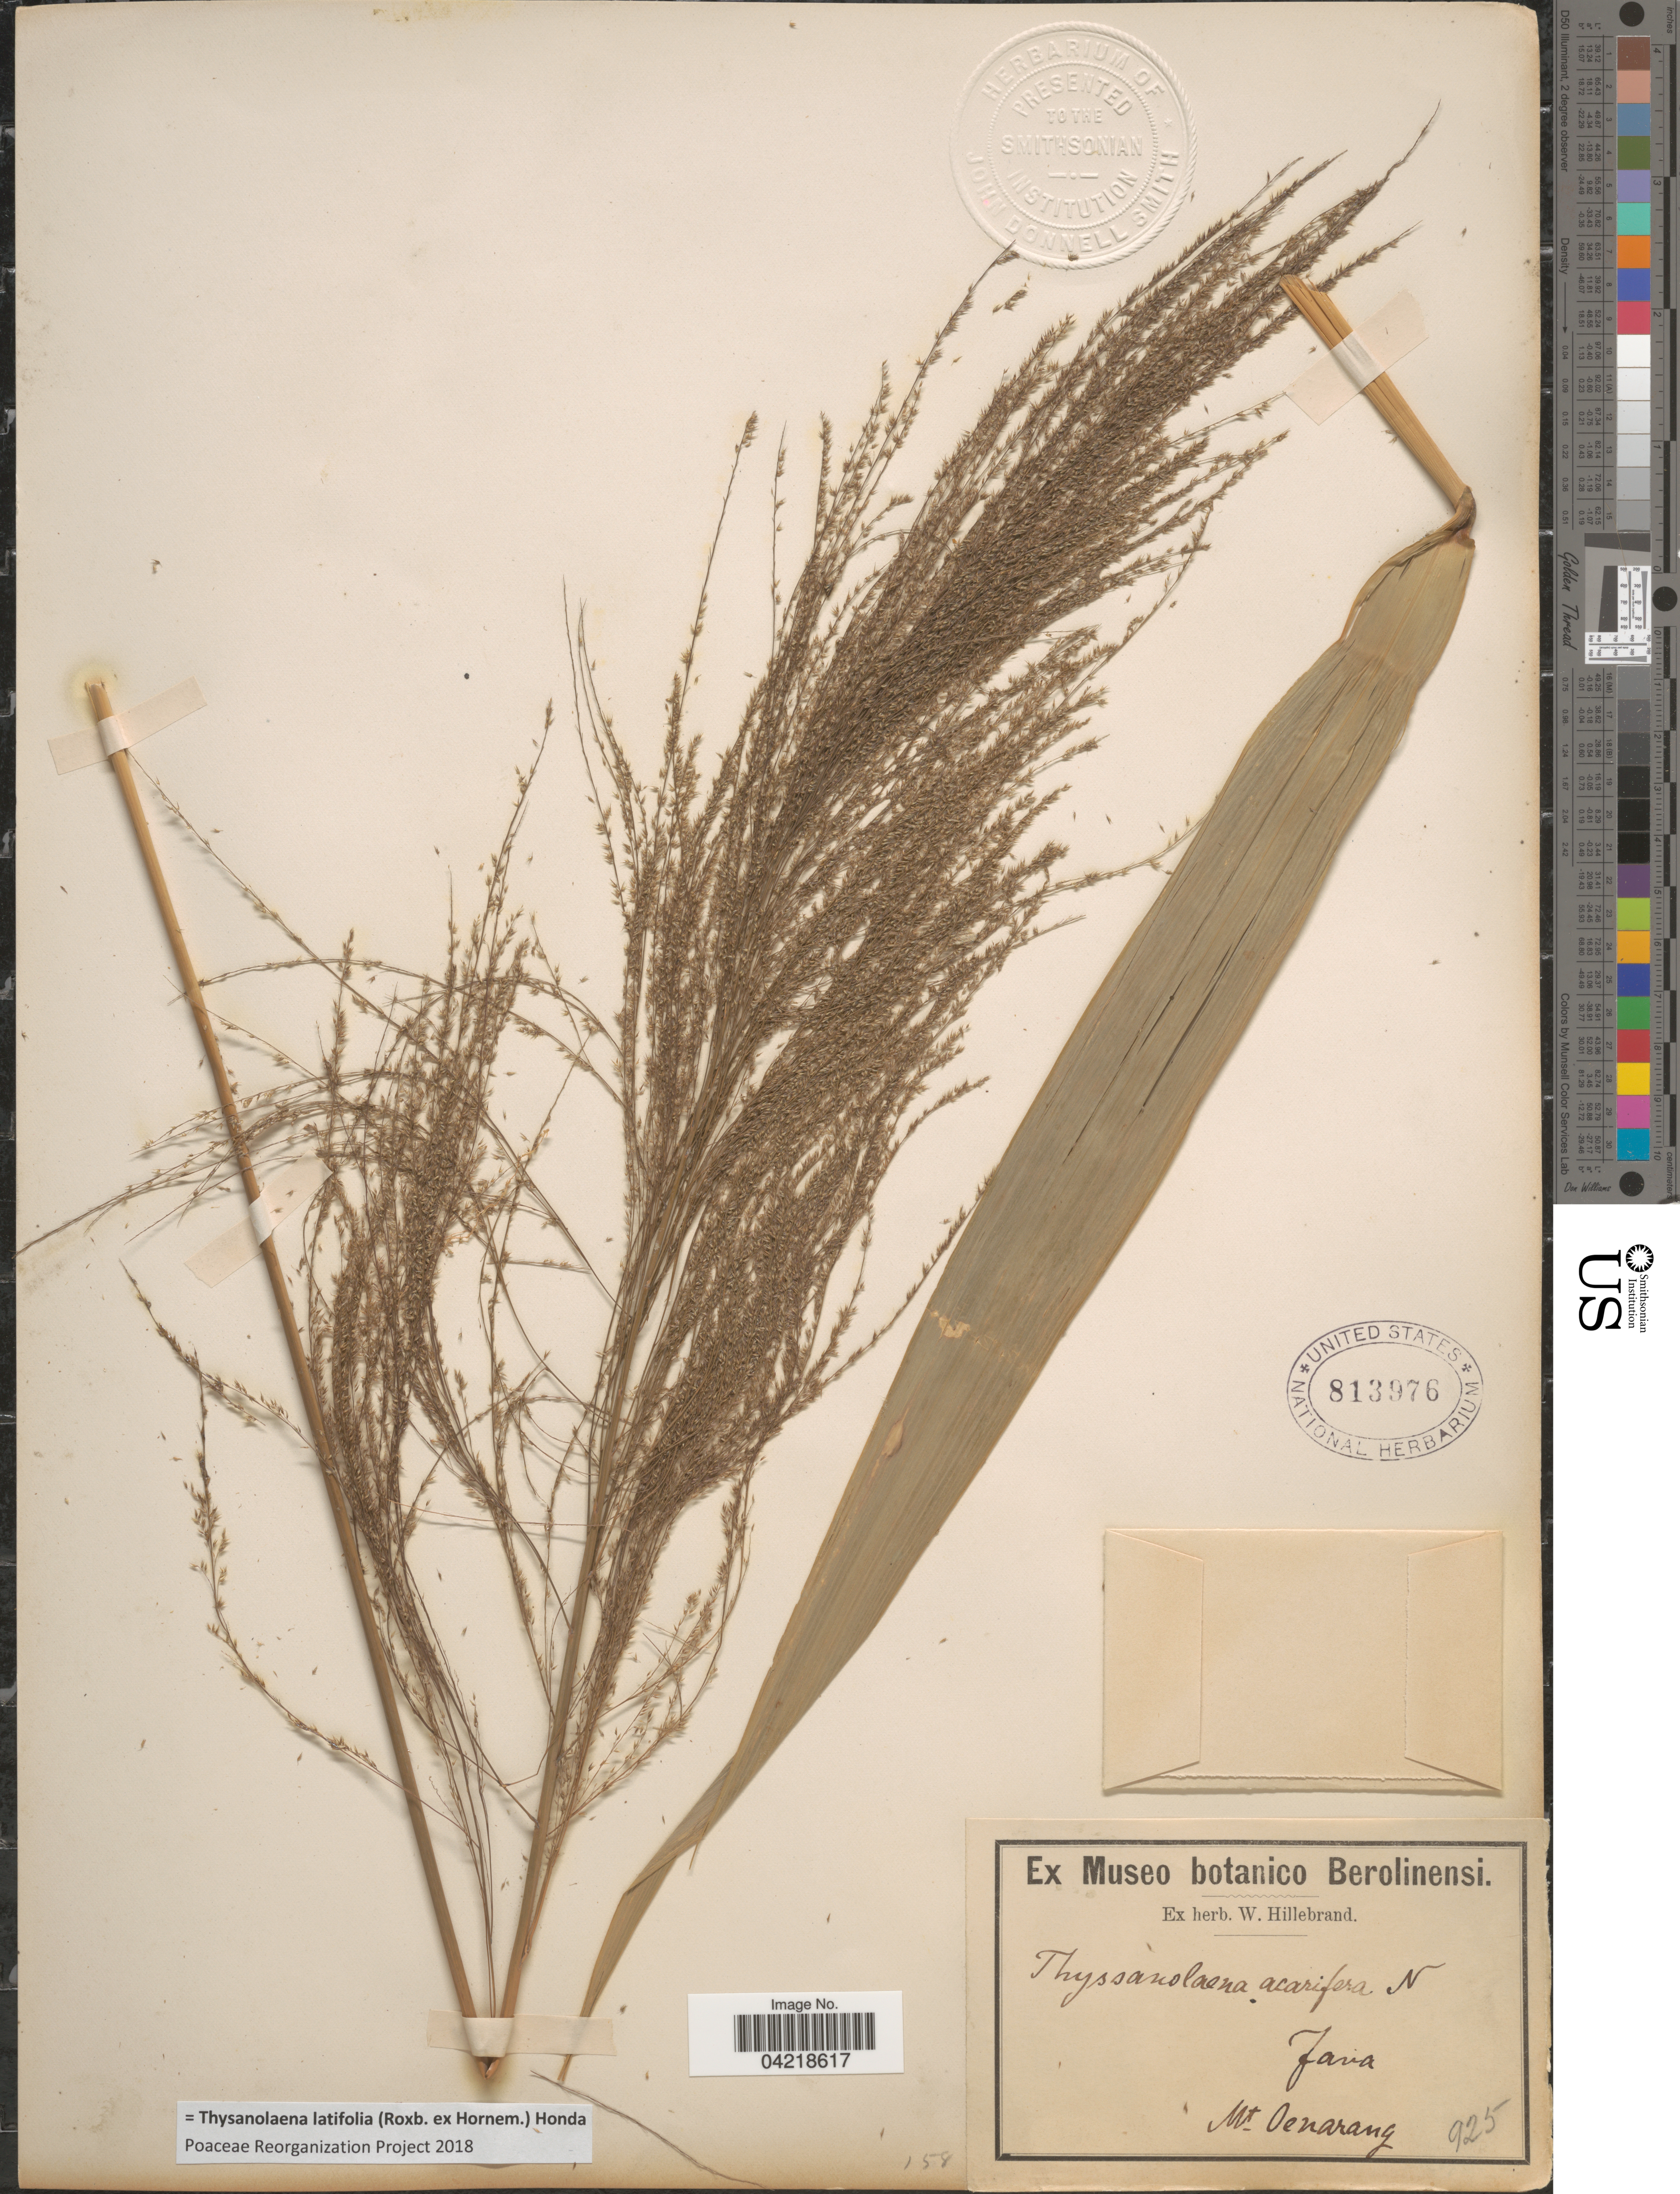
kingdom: Plantae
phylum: Tracheophyta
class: Liliopsida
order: Poales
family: Poaceae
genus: Thysanolaena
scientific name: Thysanolaena latifolia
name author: (Roxb. ex Hornem.) Honda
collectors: W. Hillebrand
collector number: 925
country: Indonesia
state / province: Java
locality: Mt Oenarang.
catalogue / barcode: US 813976